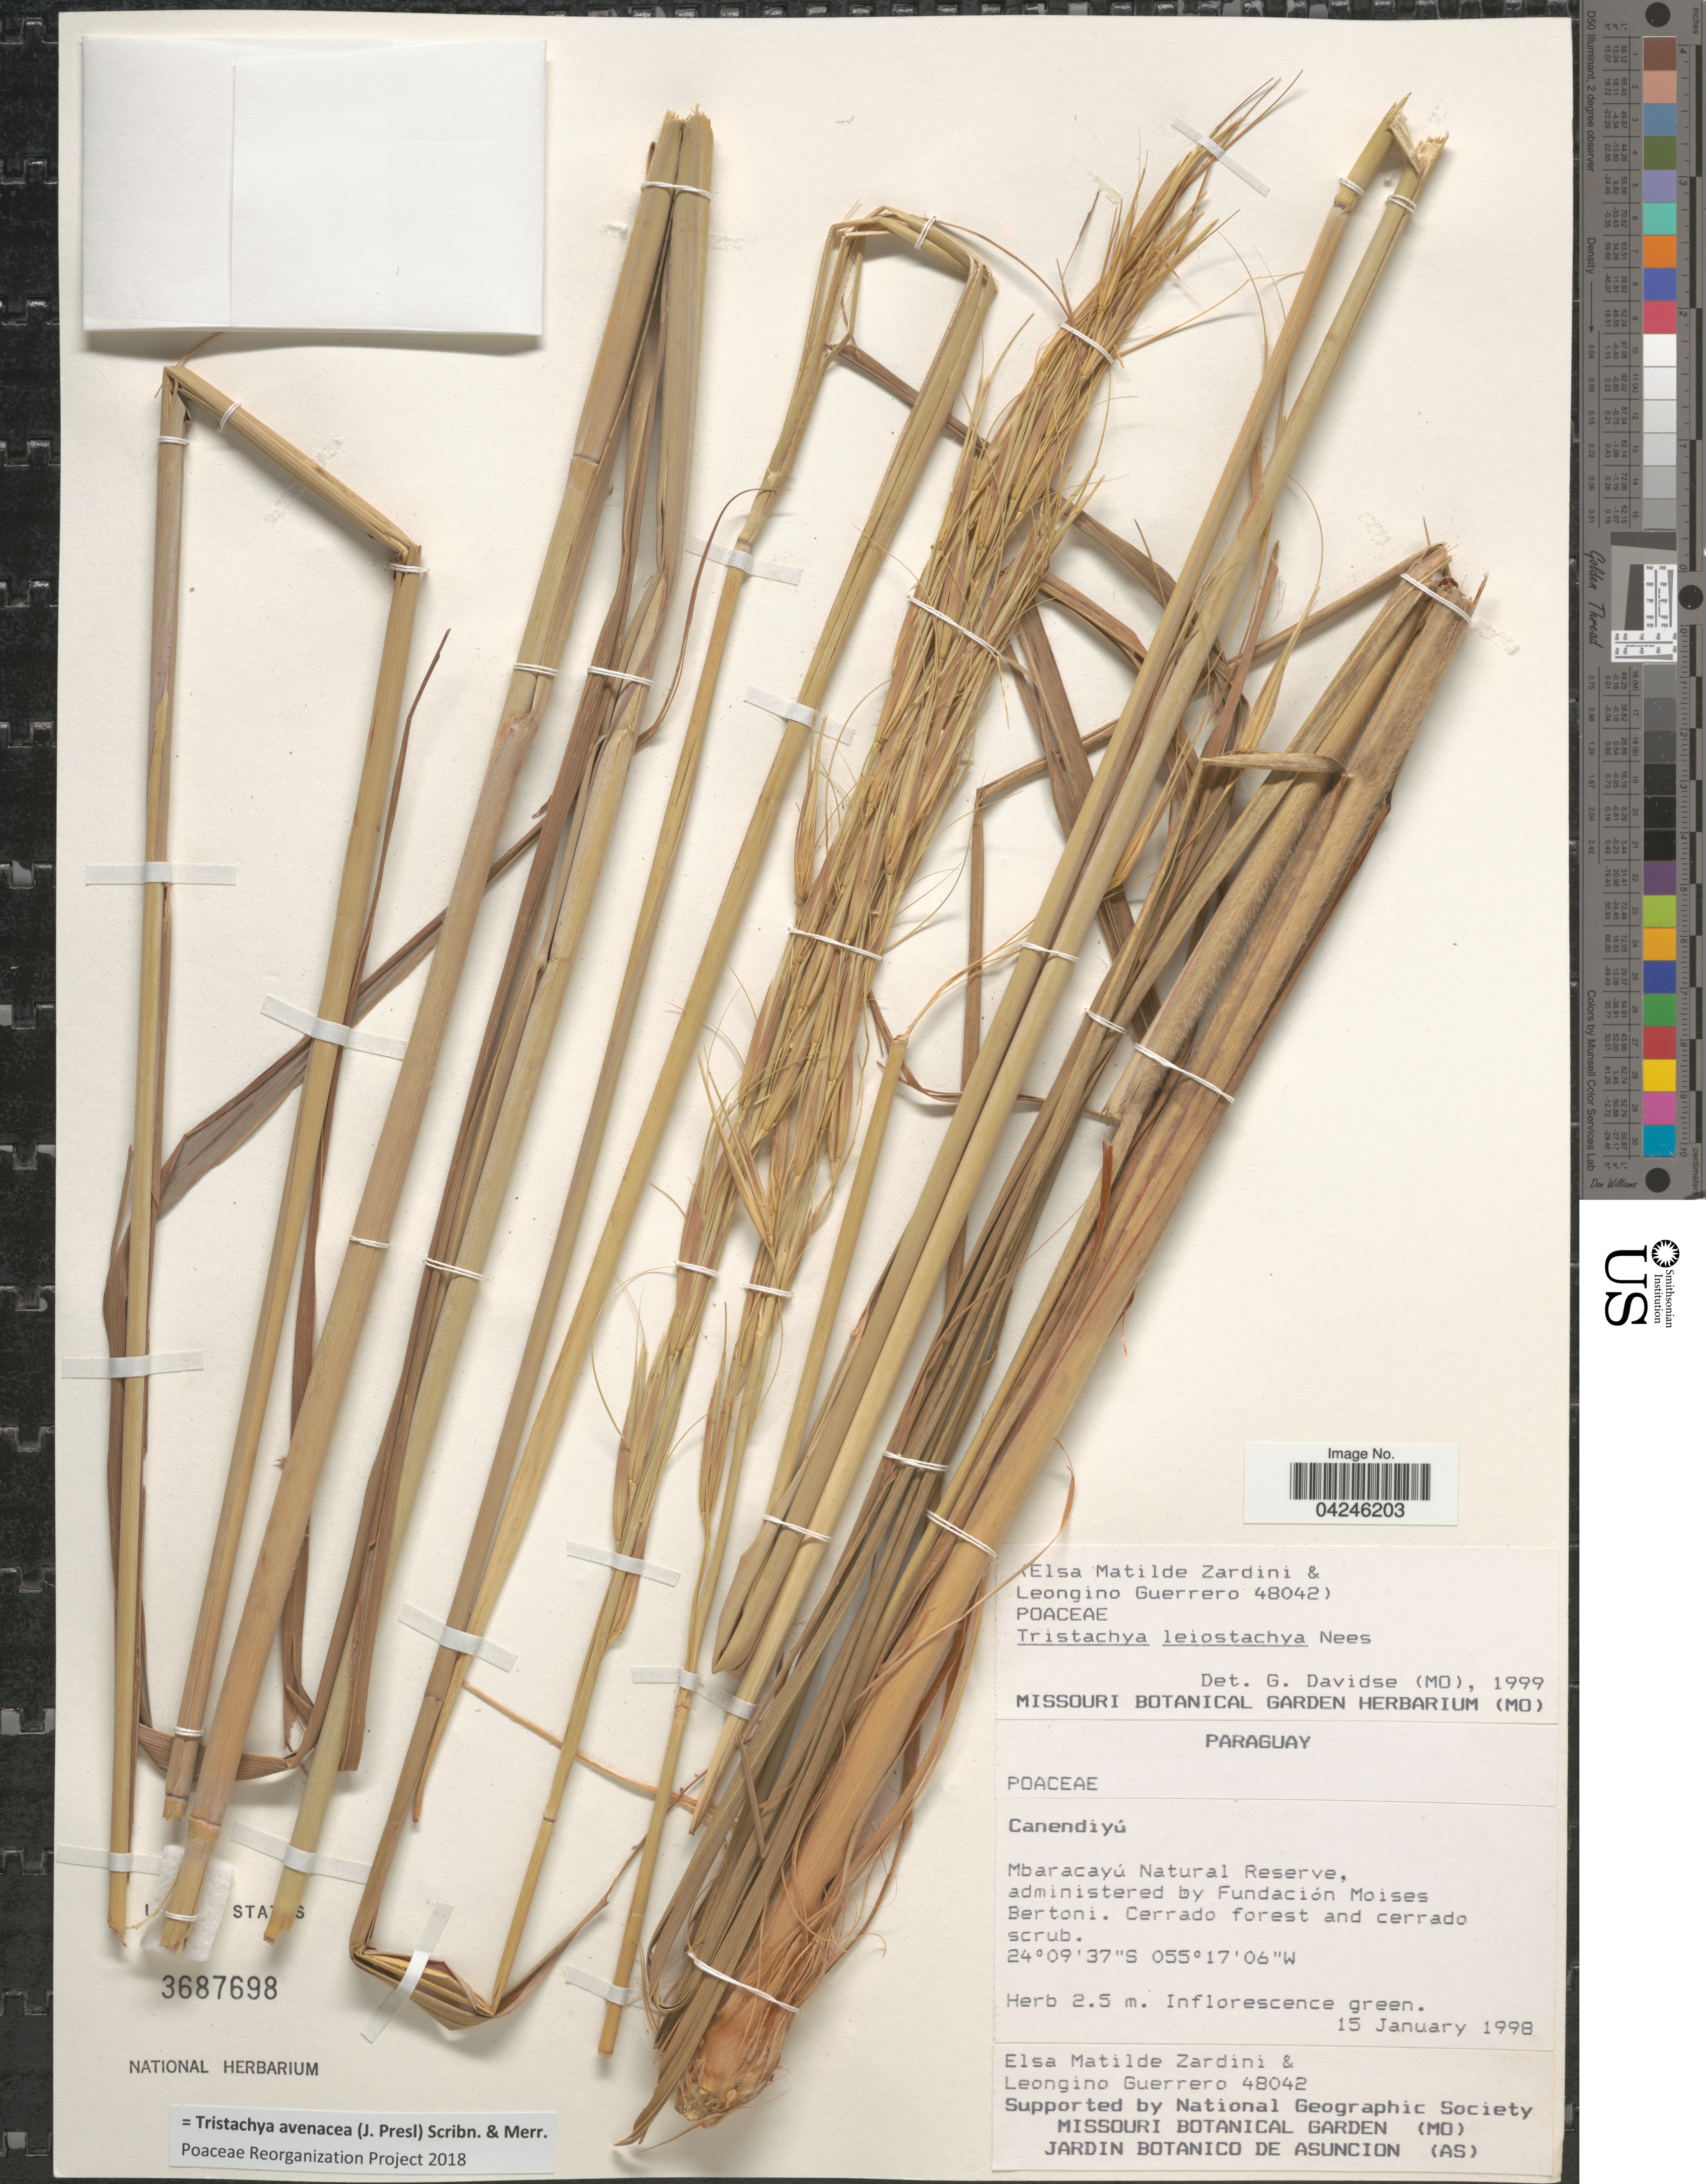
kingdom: Plantae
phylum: Tracheophyta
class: Liliopsida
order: Poales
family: Poaceae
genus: Tristachya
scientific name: Tristachya avenacea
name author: Scribn. & Merr.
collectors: E. M. Zardini & L. Guerrero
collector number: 48042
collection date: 1998-01-15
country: Paraguay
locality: Canendiyú. Mbaracayú Natural Reserve, administered by Fundación Moises Bertoni.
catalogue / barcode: US 3687698